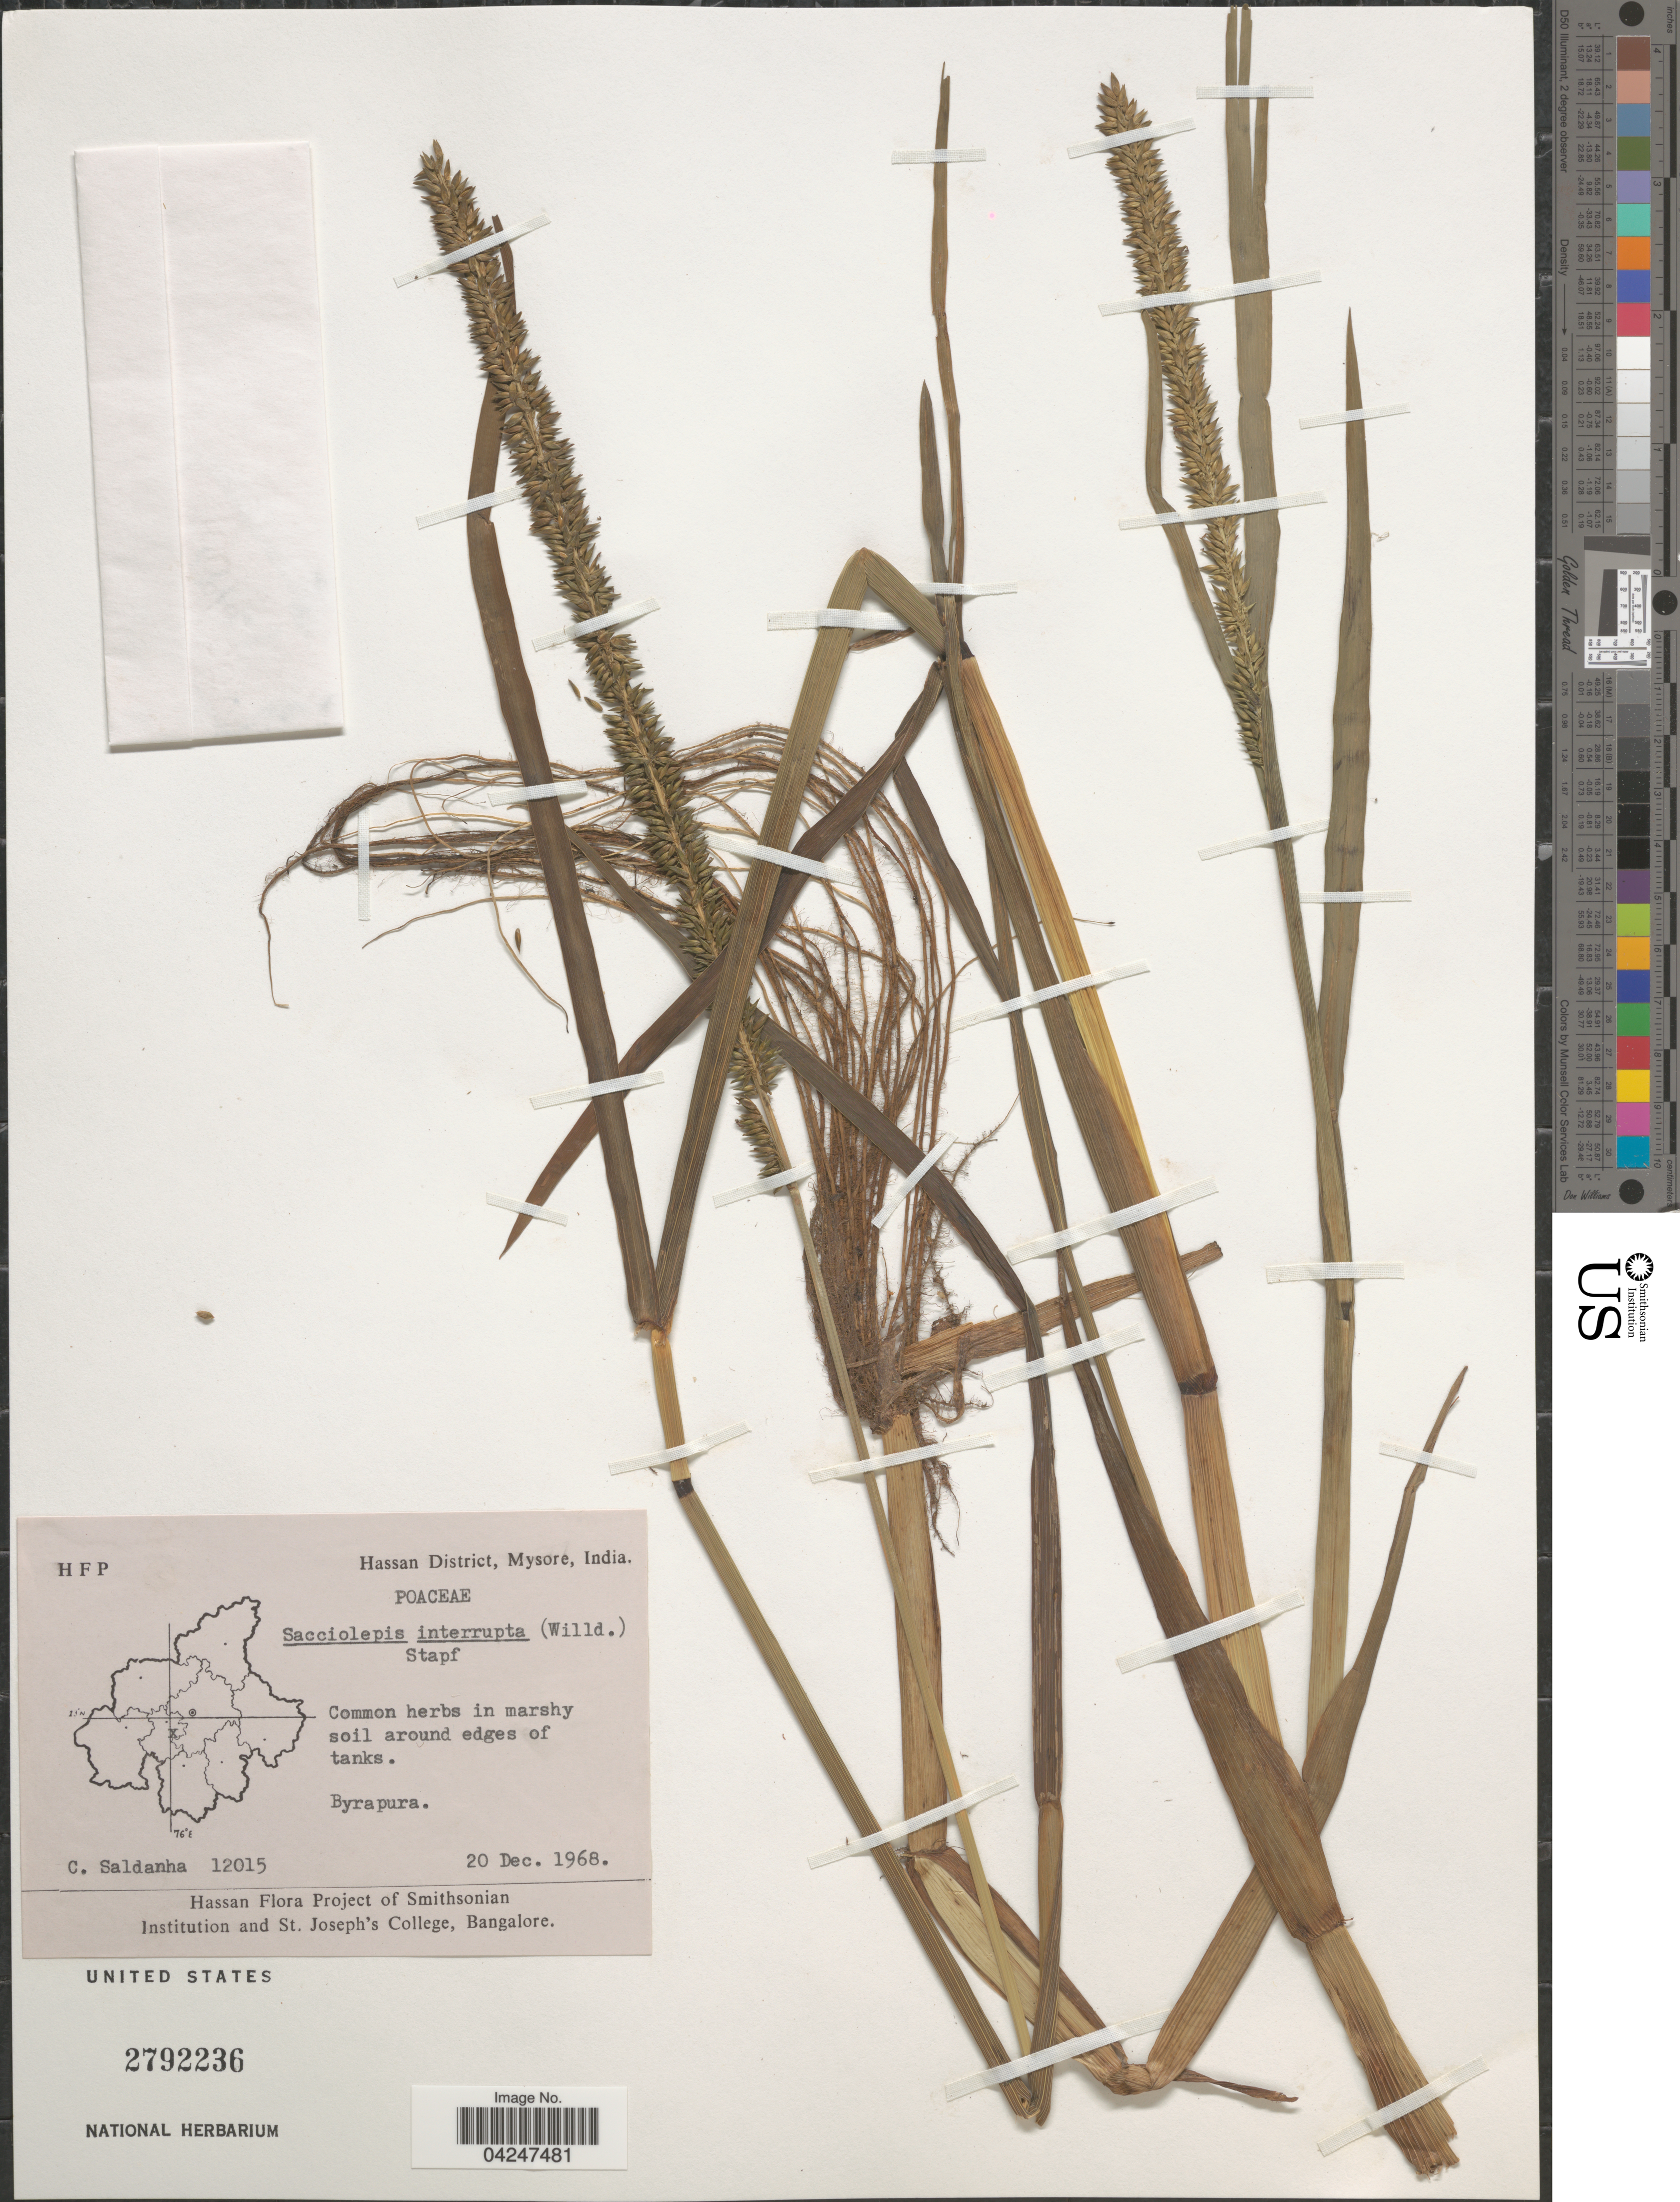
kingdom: Plantae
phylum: Tracheophyta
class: Liliopsida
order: Poales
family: Poaceae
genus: Sacciolepis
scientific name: Sacciolepis interrupta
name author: (Willd.) Stapf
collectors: C. Saldanha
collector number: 12015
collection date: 1968-12-20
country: India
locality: Hassan District, Mysore. Byrapura.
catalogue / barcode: US 2792236